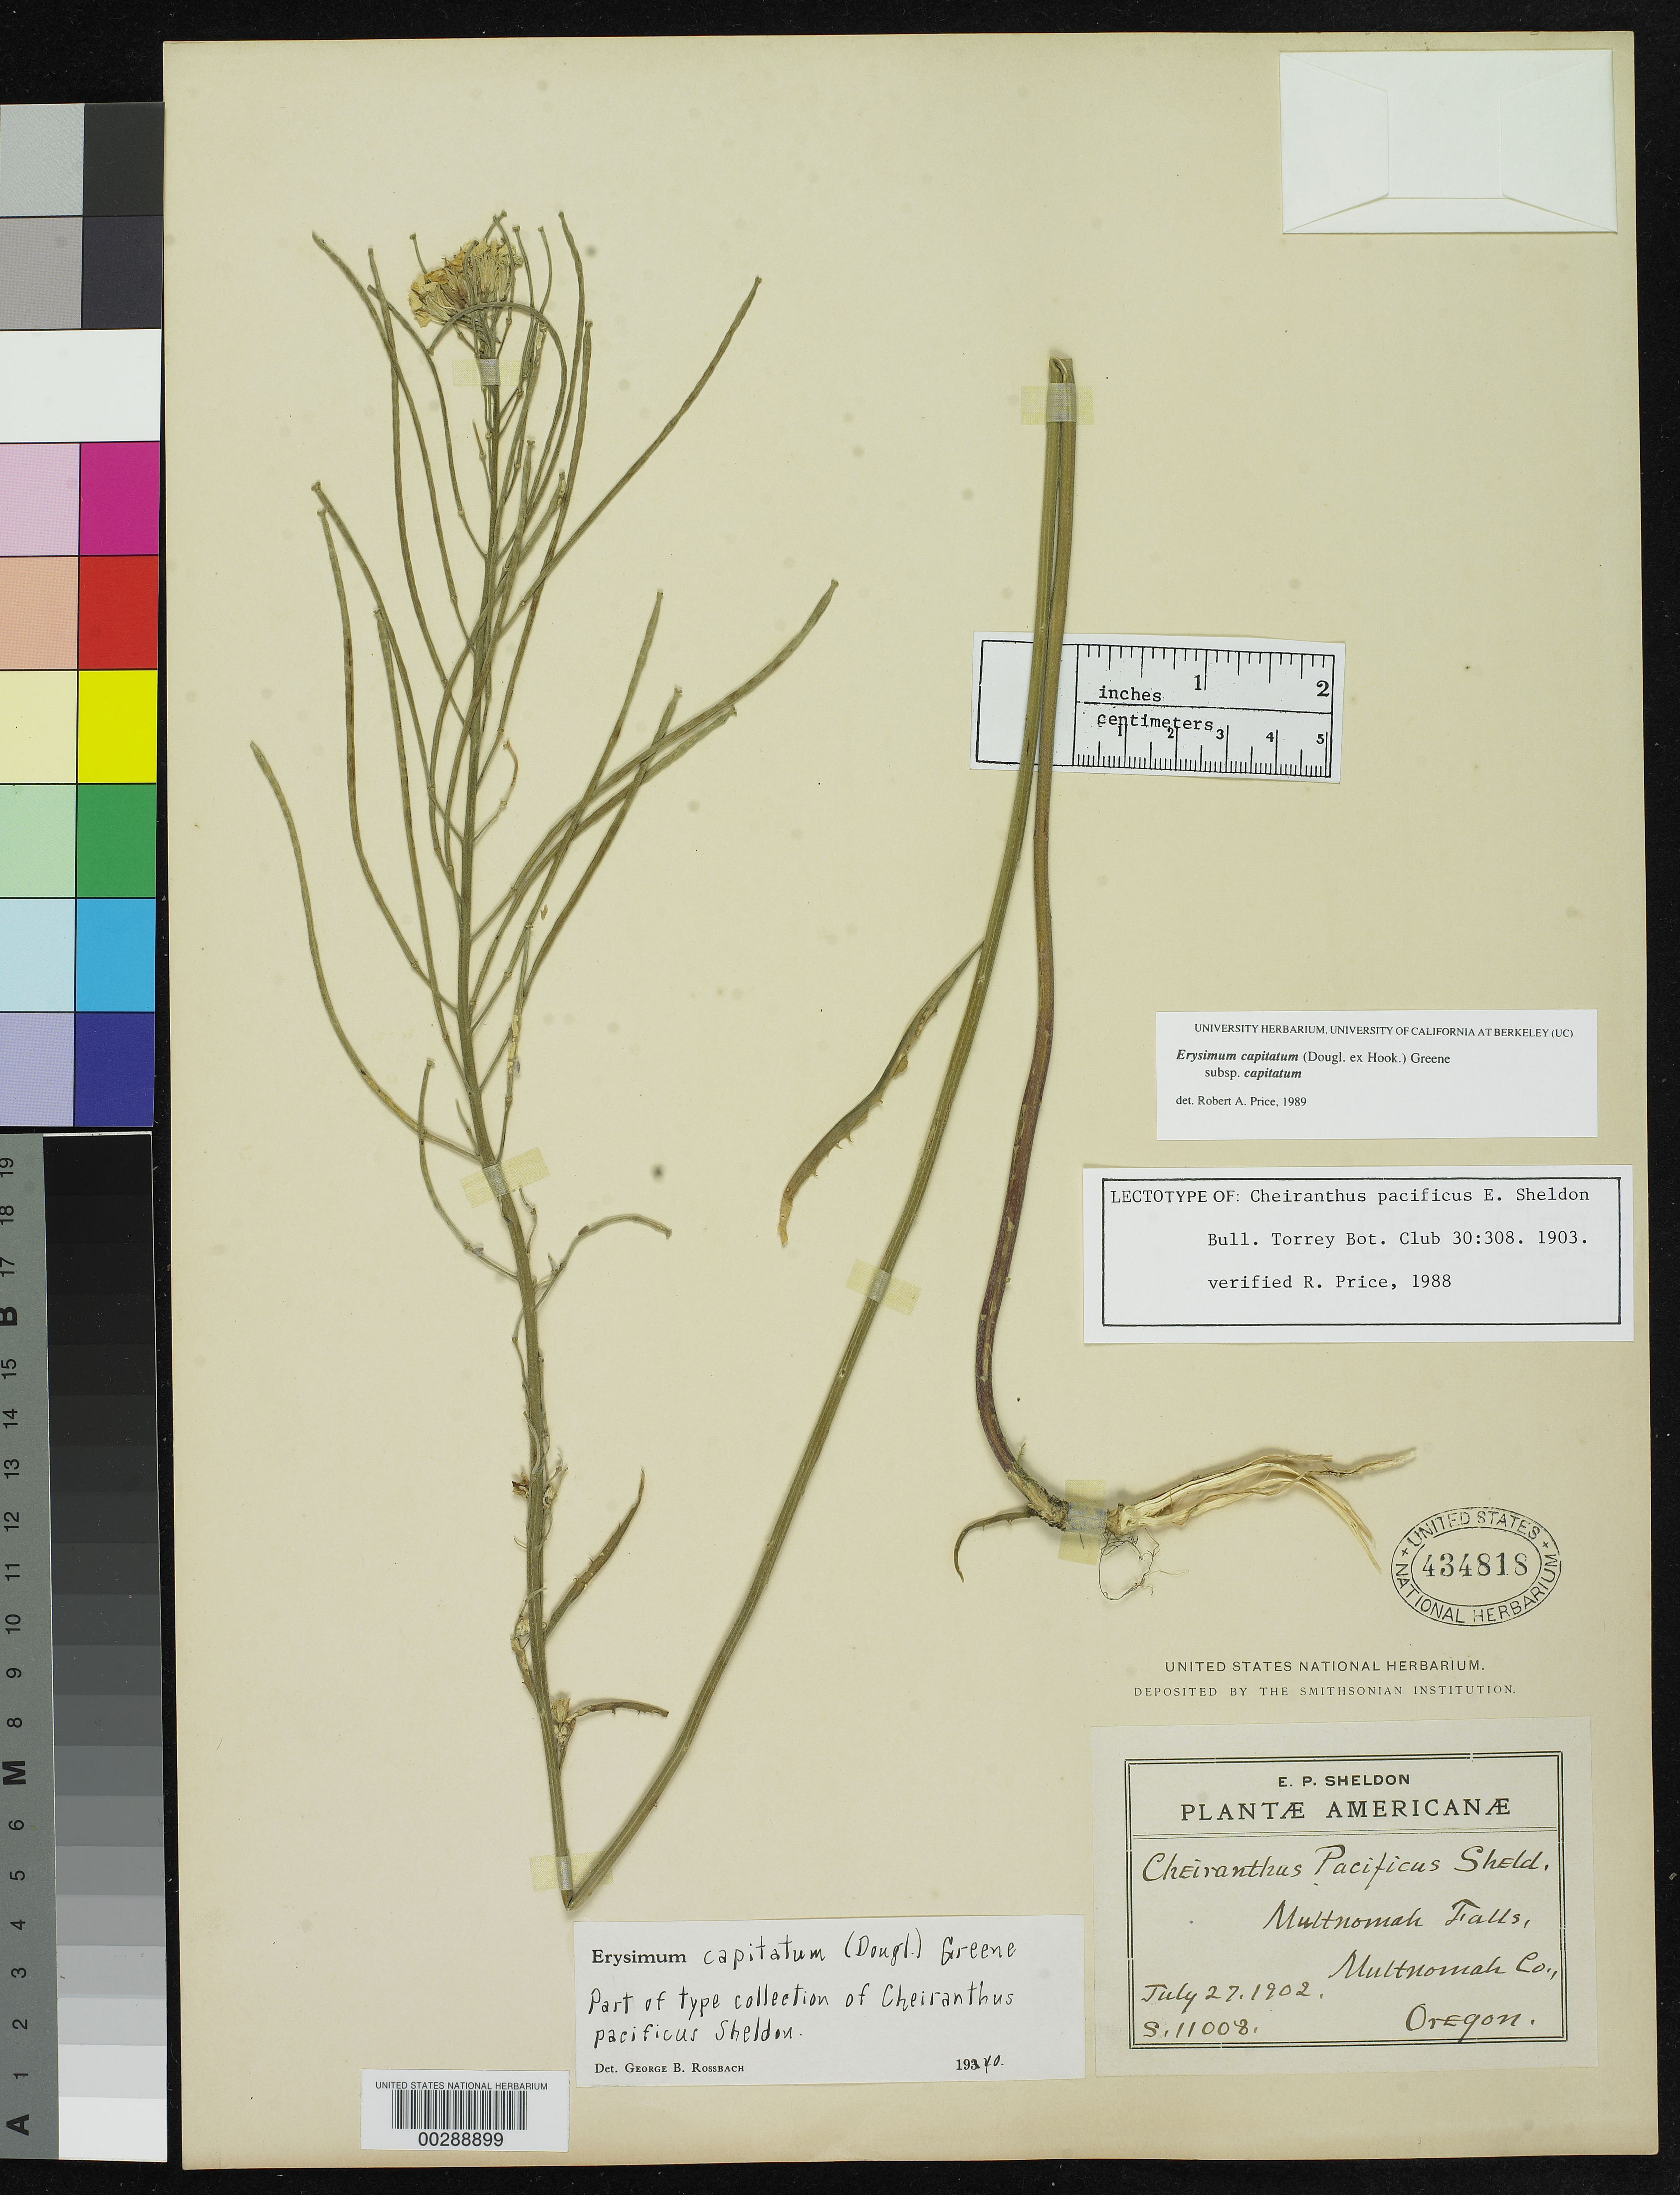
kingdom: Plantae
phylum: Tracheophyta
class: Magnoliopsida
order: Brassicales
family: Brassicaceae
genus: Cheiranthus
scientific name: Cheiranthus pacificus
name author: E. Sheld.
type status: Lectotype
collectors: E. P. Sheldon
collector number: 11008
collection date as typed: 27 Jul 1902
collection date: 1902-07-27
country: United States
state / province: Oregon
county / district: Multnomah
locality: Multnomah Falls.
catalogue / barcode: US 434818